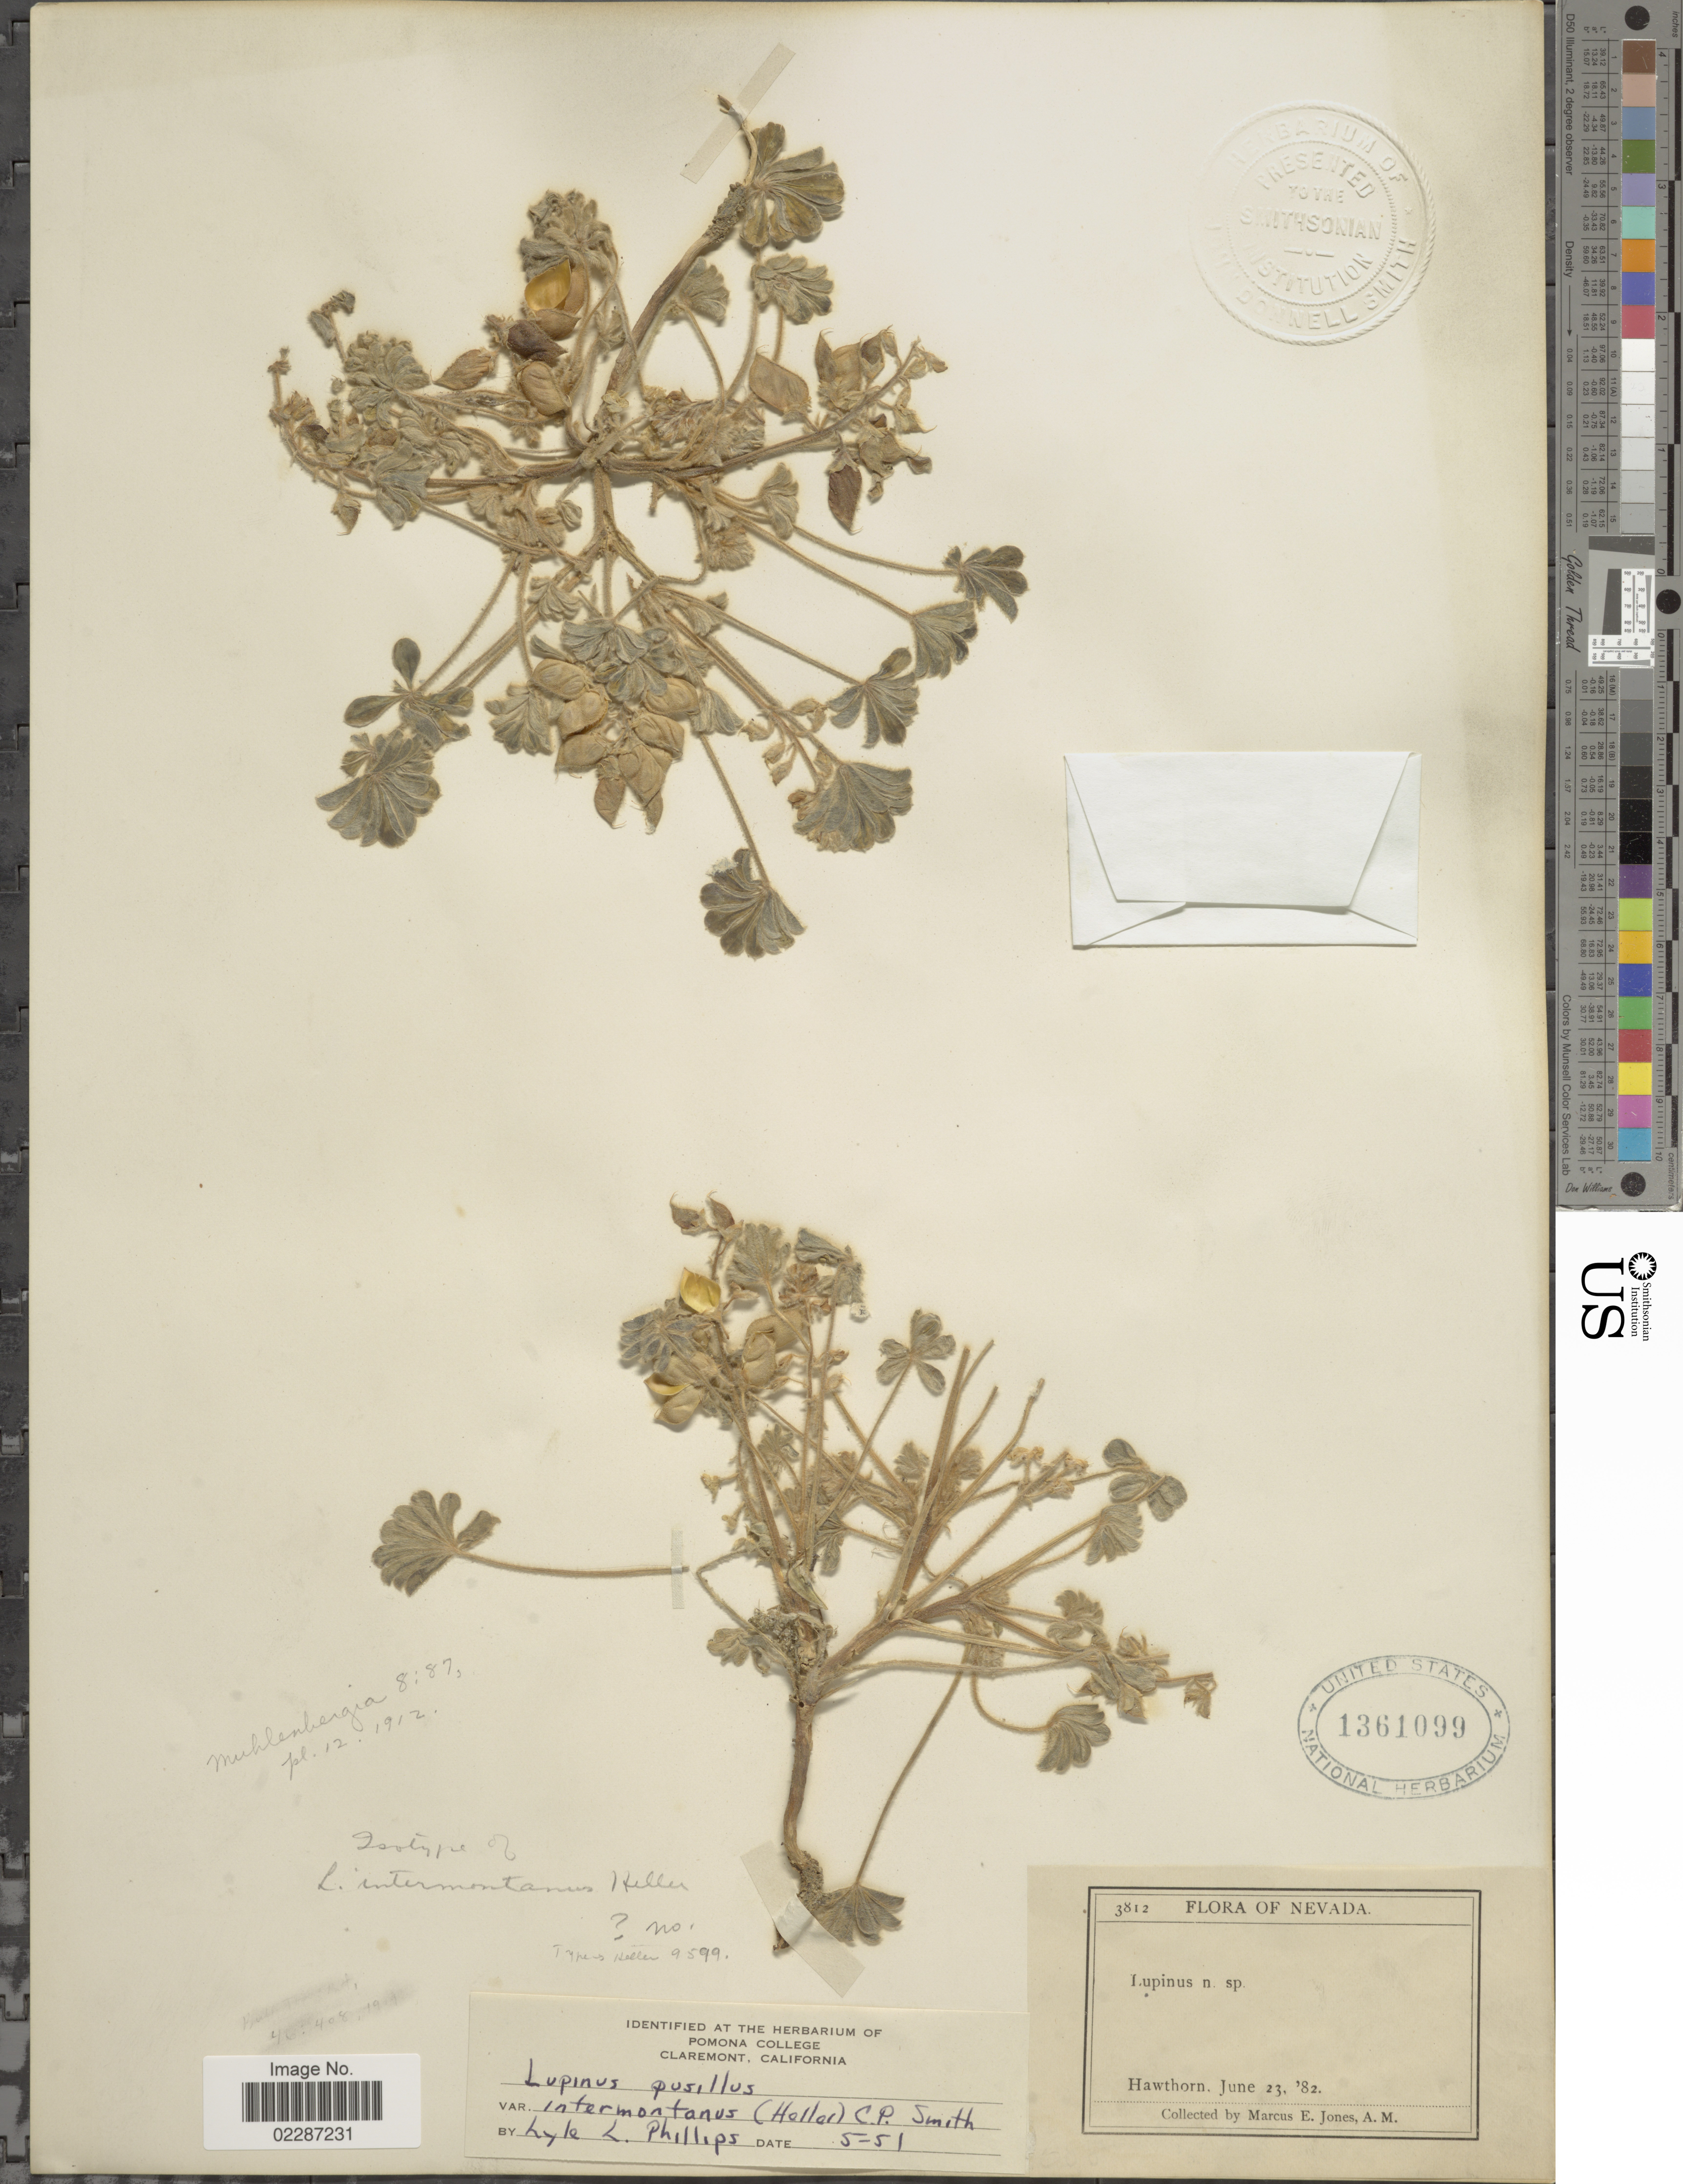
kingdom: Plantae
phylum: Tracheophyta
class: Magnoliopsida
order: Fabales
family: Fabaceae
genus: Lupinus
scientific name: Lupinus pusillus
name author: Pursh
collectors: M. E. Jones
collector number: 3812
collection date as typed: Transcribed d/m/y: 23/6/82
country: United States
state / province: Nevada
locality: Hawthorn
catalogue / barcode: US 1361099